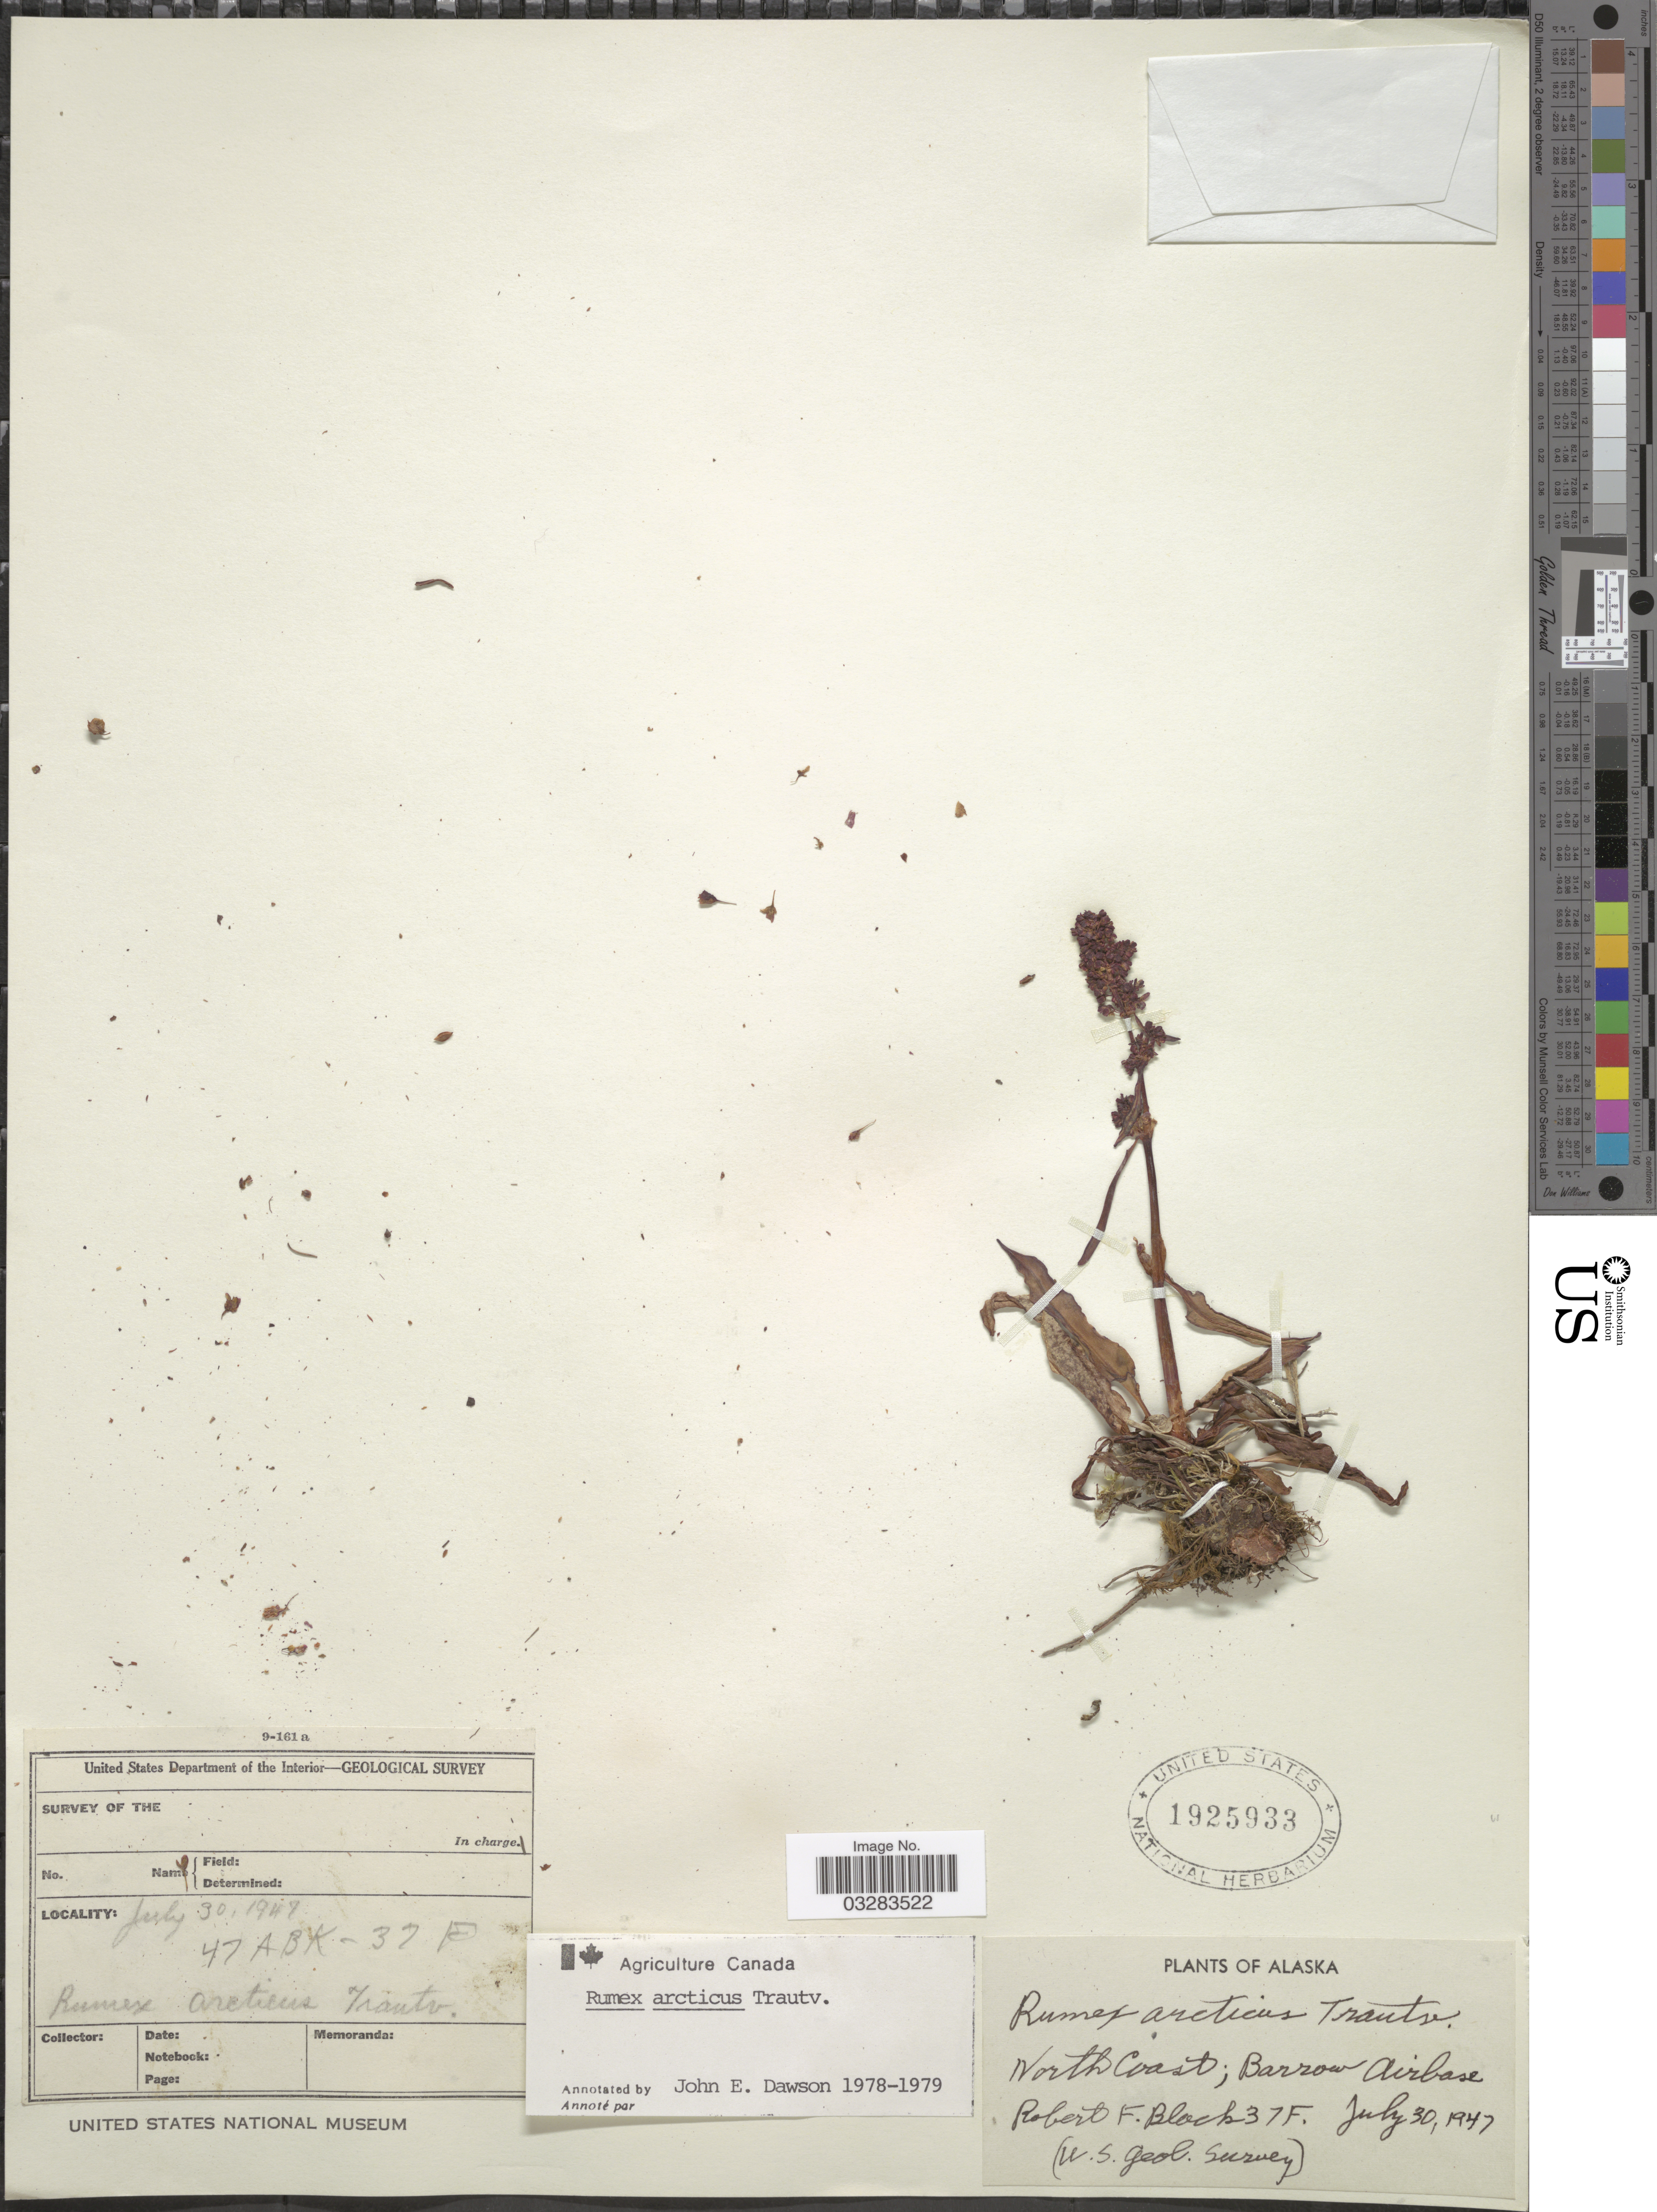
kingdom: Plantae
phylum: Tracheophyta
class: Magnoliopsida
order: Caryophyllales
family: Polygonaceae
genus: Rumex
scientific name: Rumex arcticus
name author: Trautv.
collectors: R. F. Black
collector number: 37F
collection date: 1947-07-30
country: United States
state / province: Alaska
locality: North Coast; Barrow Airbase.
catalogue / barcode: US 1925933